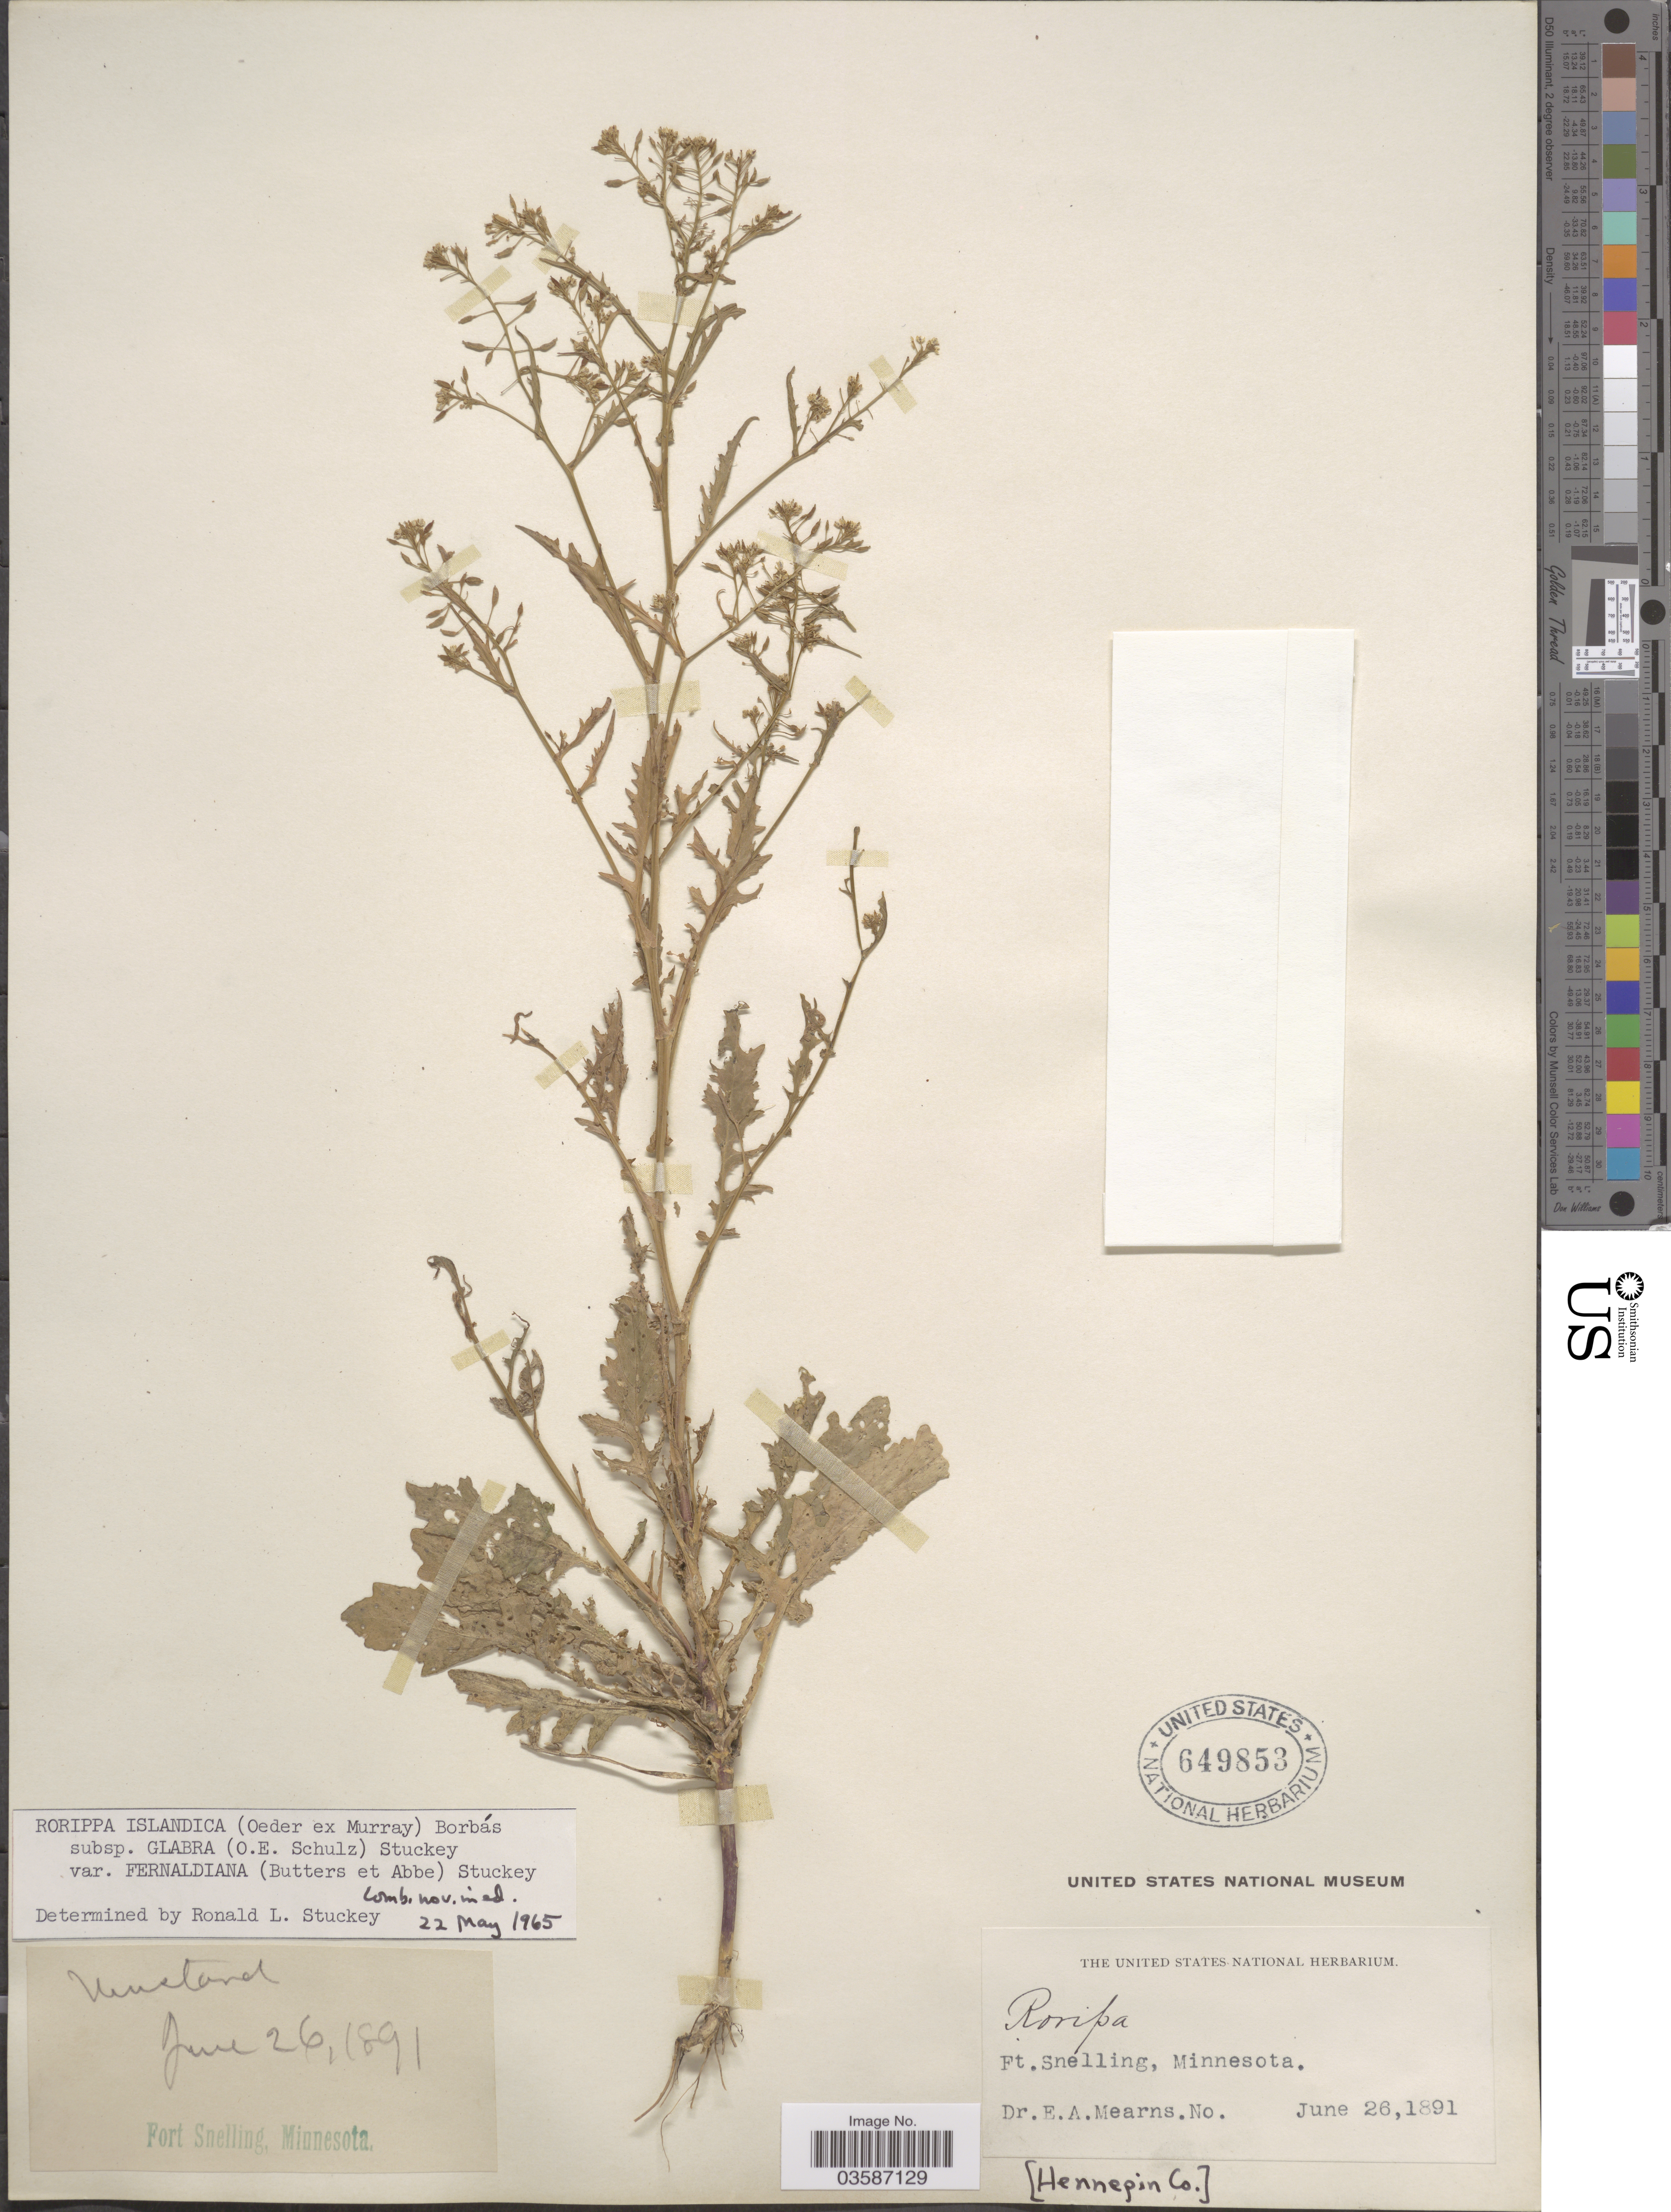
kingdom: Plantae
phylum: Tracheophyta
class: Magnoliopsida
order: Brassicales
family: Brassicaceae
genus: Rorippa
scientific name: Rorippa islandica var. fernaldiana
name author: Butters & Abbe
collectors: E. A. Mearns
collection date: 1891-06-26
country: United States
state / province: Minnesota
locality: Ft. Snelling. Kenstand [interpreted]. [Hennepin Co.].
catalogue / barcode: US 649853